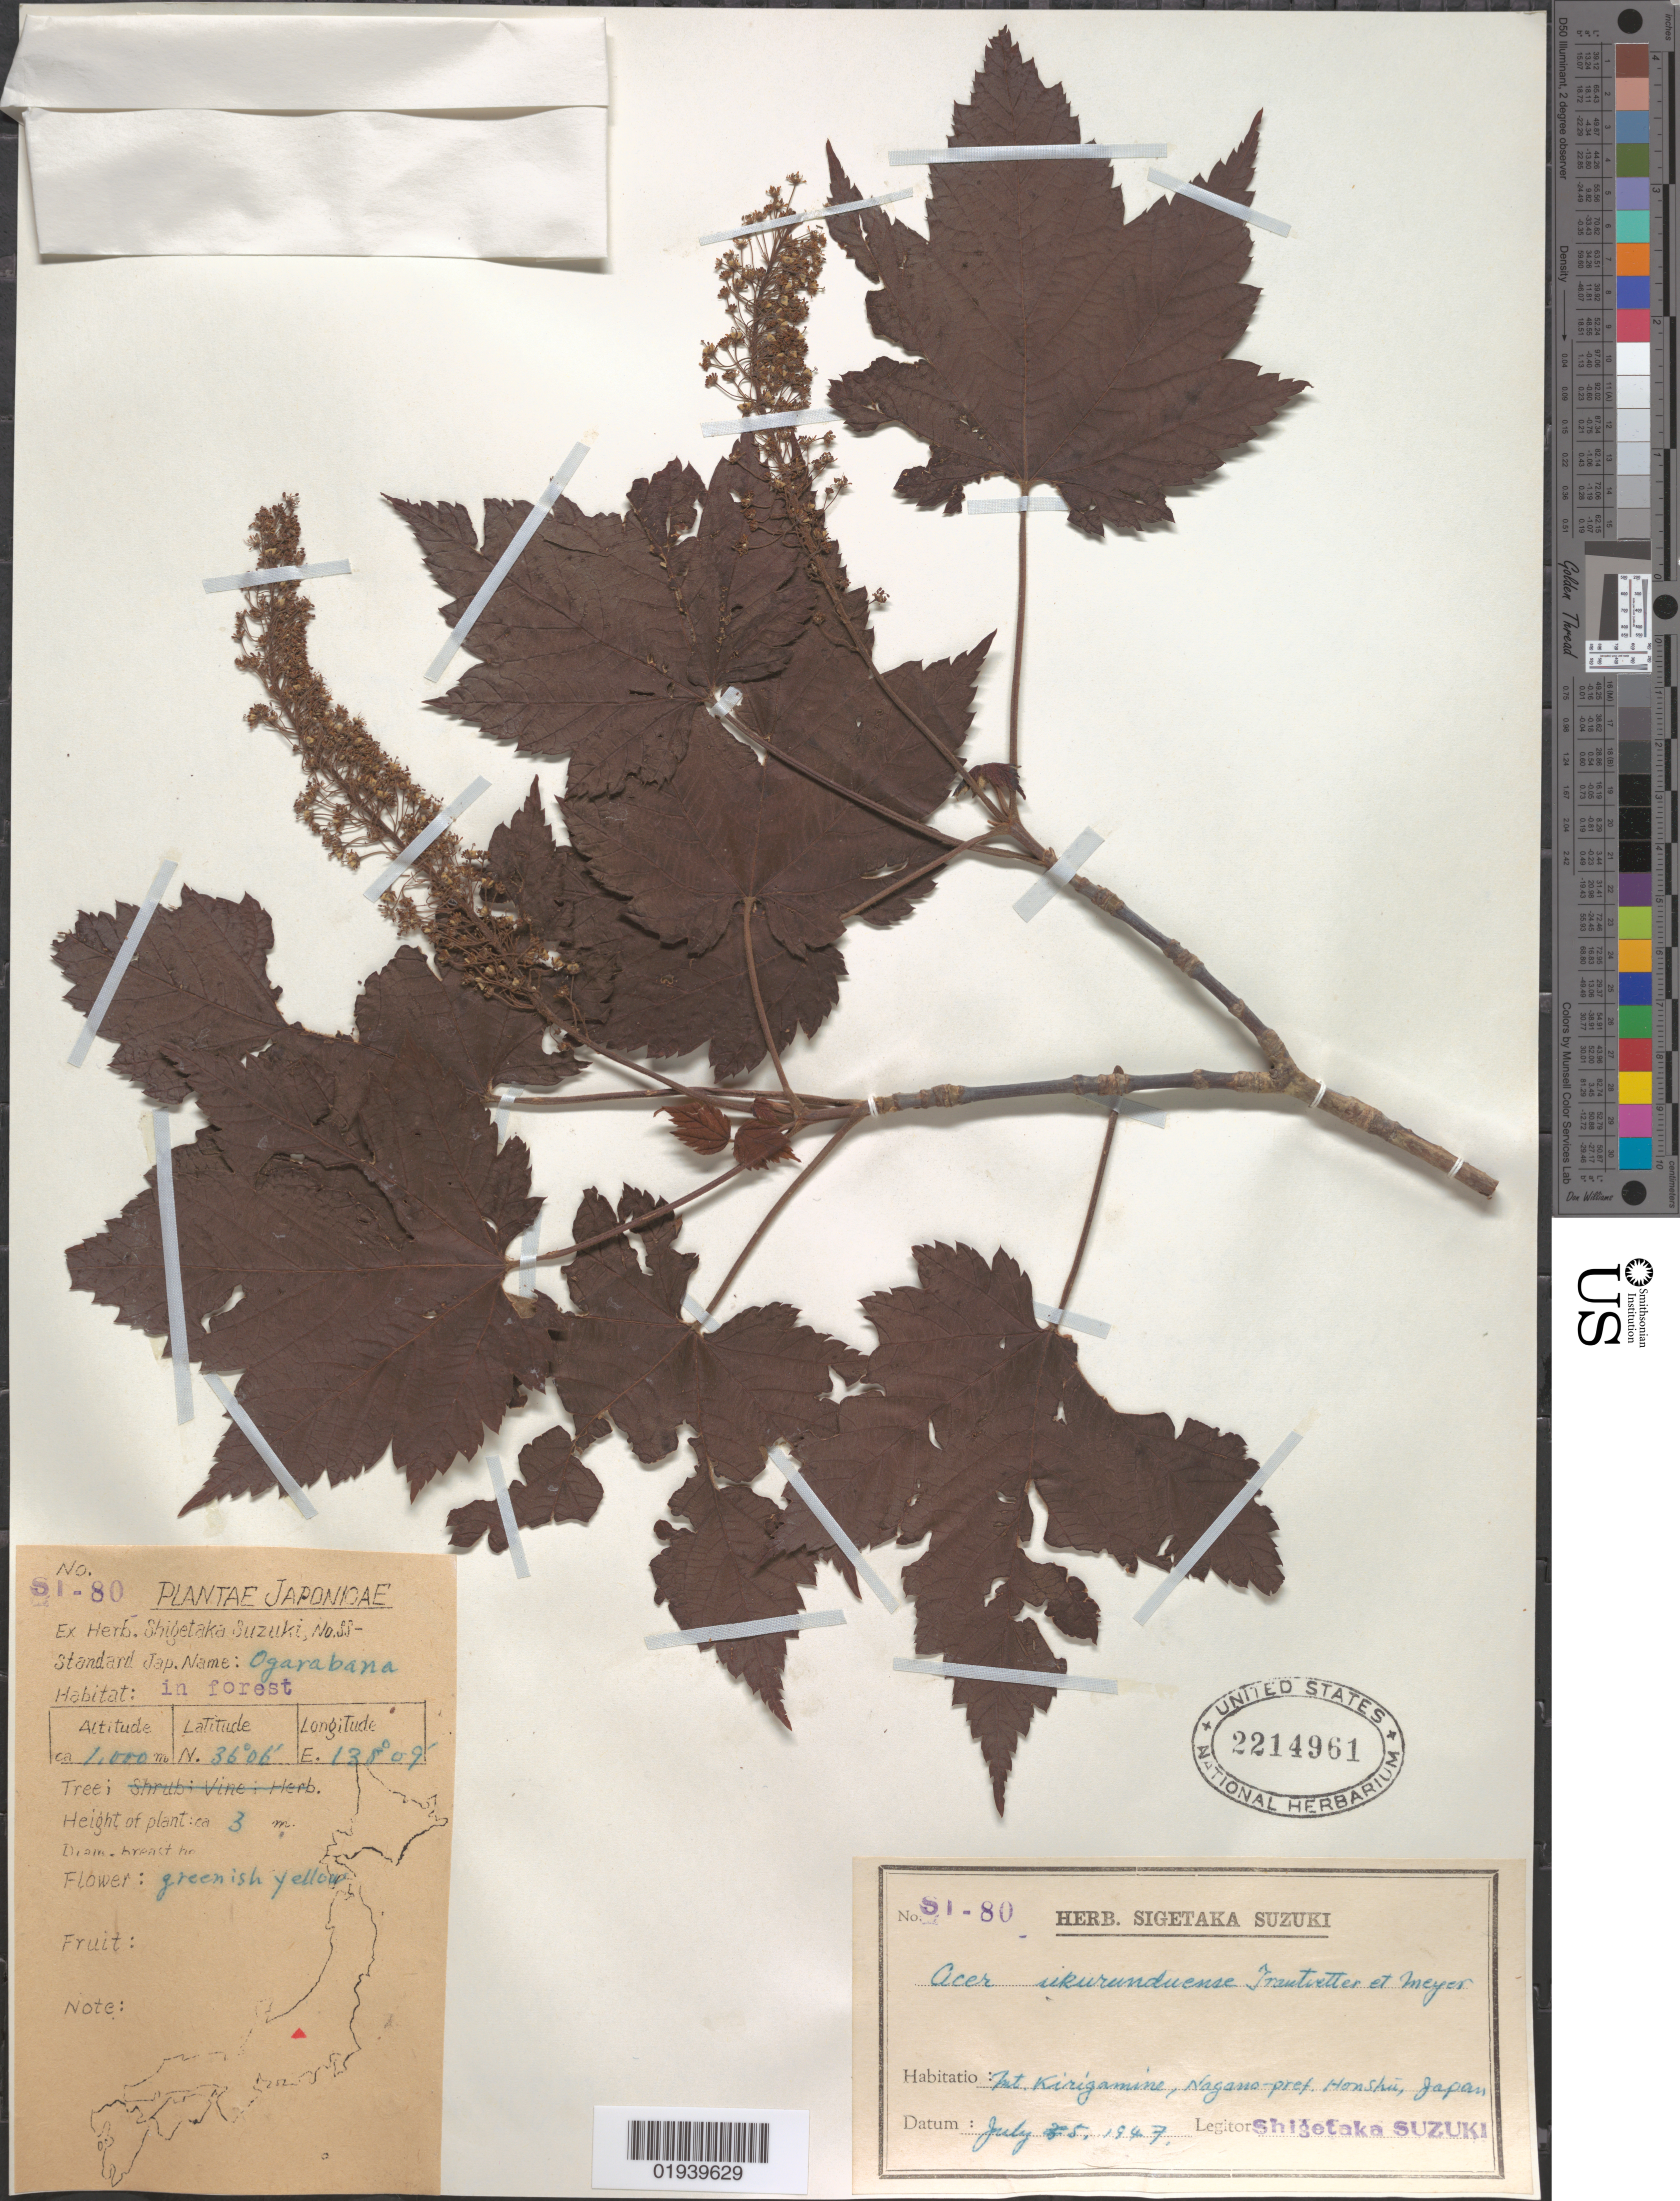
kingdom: Plantae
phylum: Tracheophyta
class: Magnoliopsida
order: Sapindales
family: Sapindaceae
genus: Acer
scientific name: Acer ukurunduense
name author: Trautv. & C.A. Mey.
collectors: S. Suzuki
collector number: SI-80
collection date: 1947-07-25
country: Japan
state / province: Nagano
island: Honshu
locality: Mt. Kirigamine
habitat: In forest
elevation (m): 1000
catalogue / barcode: US 2214961